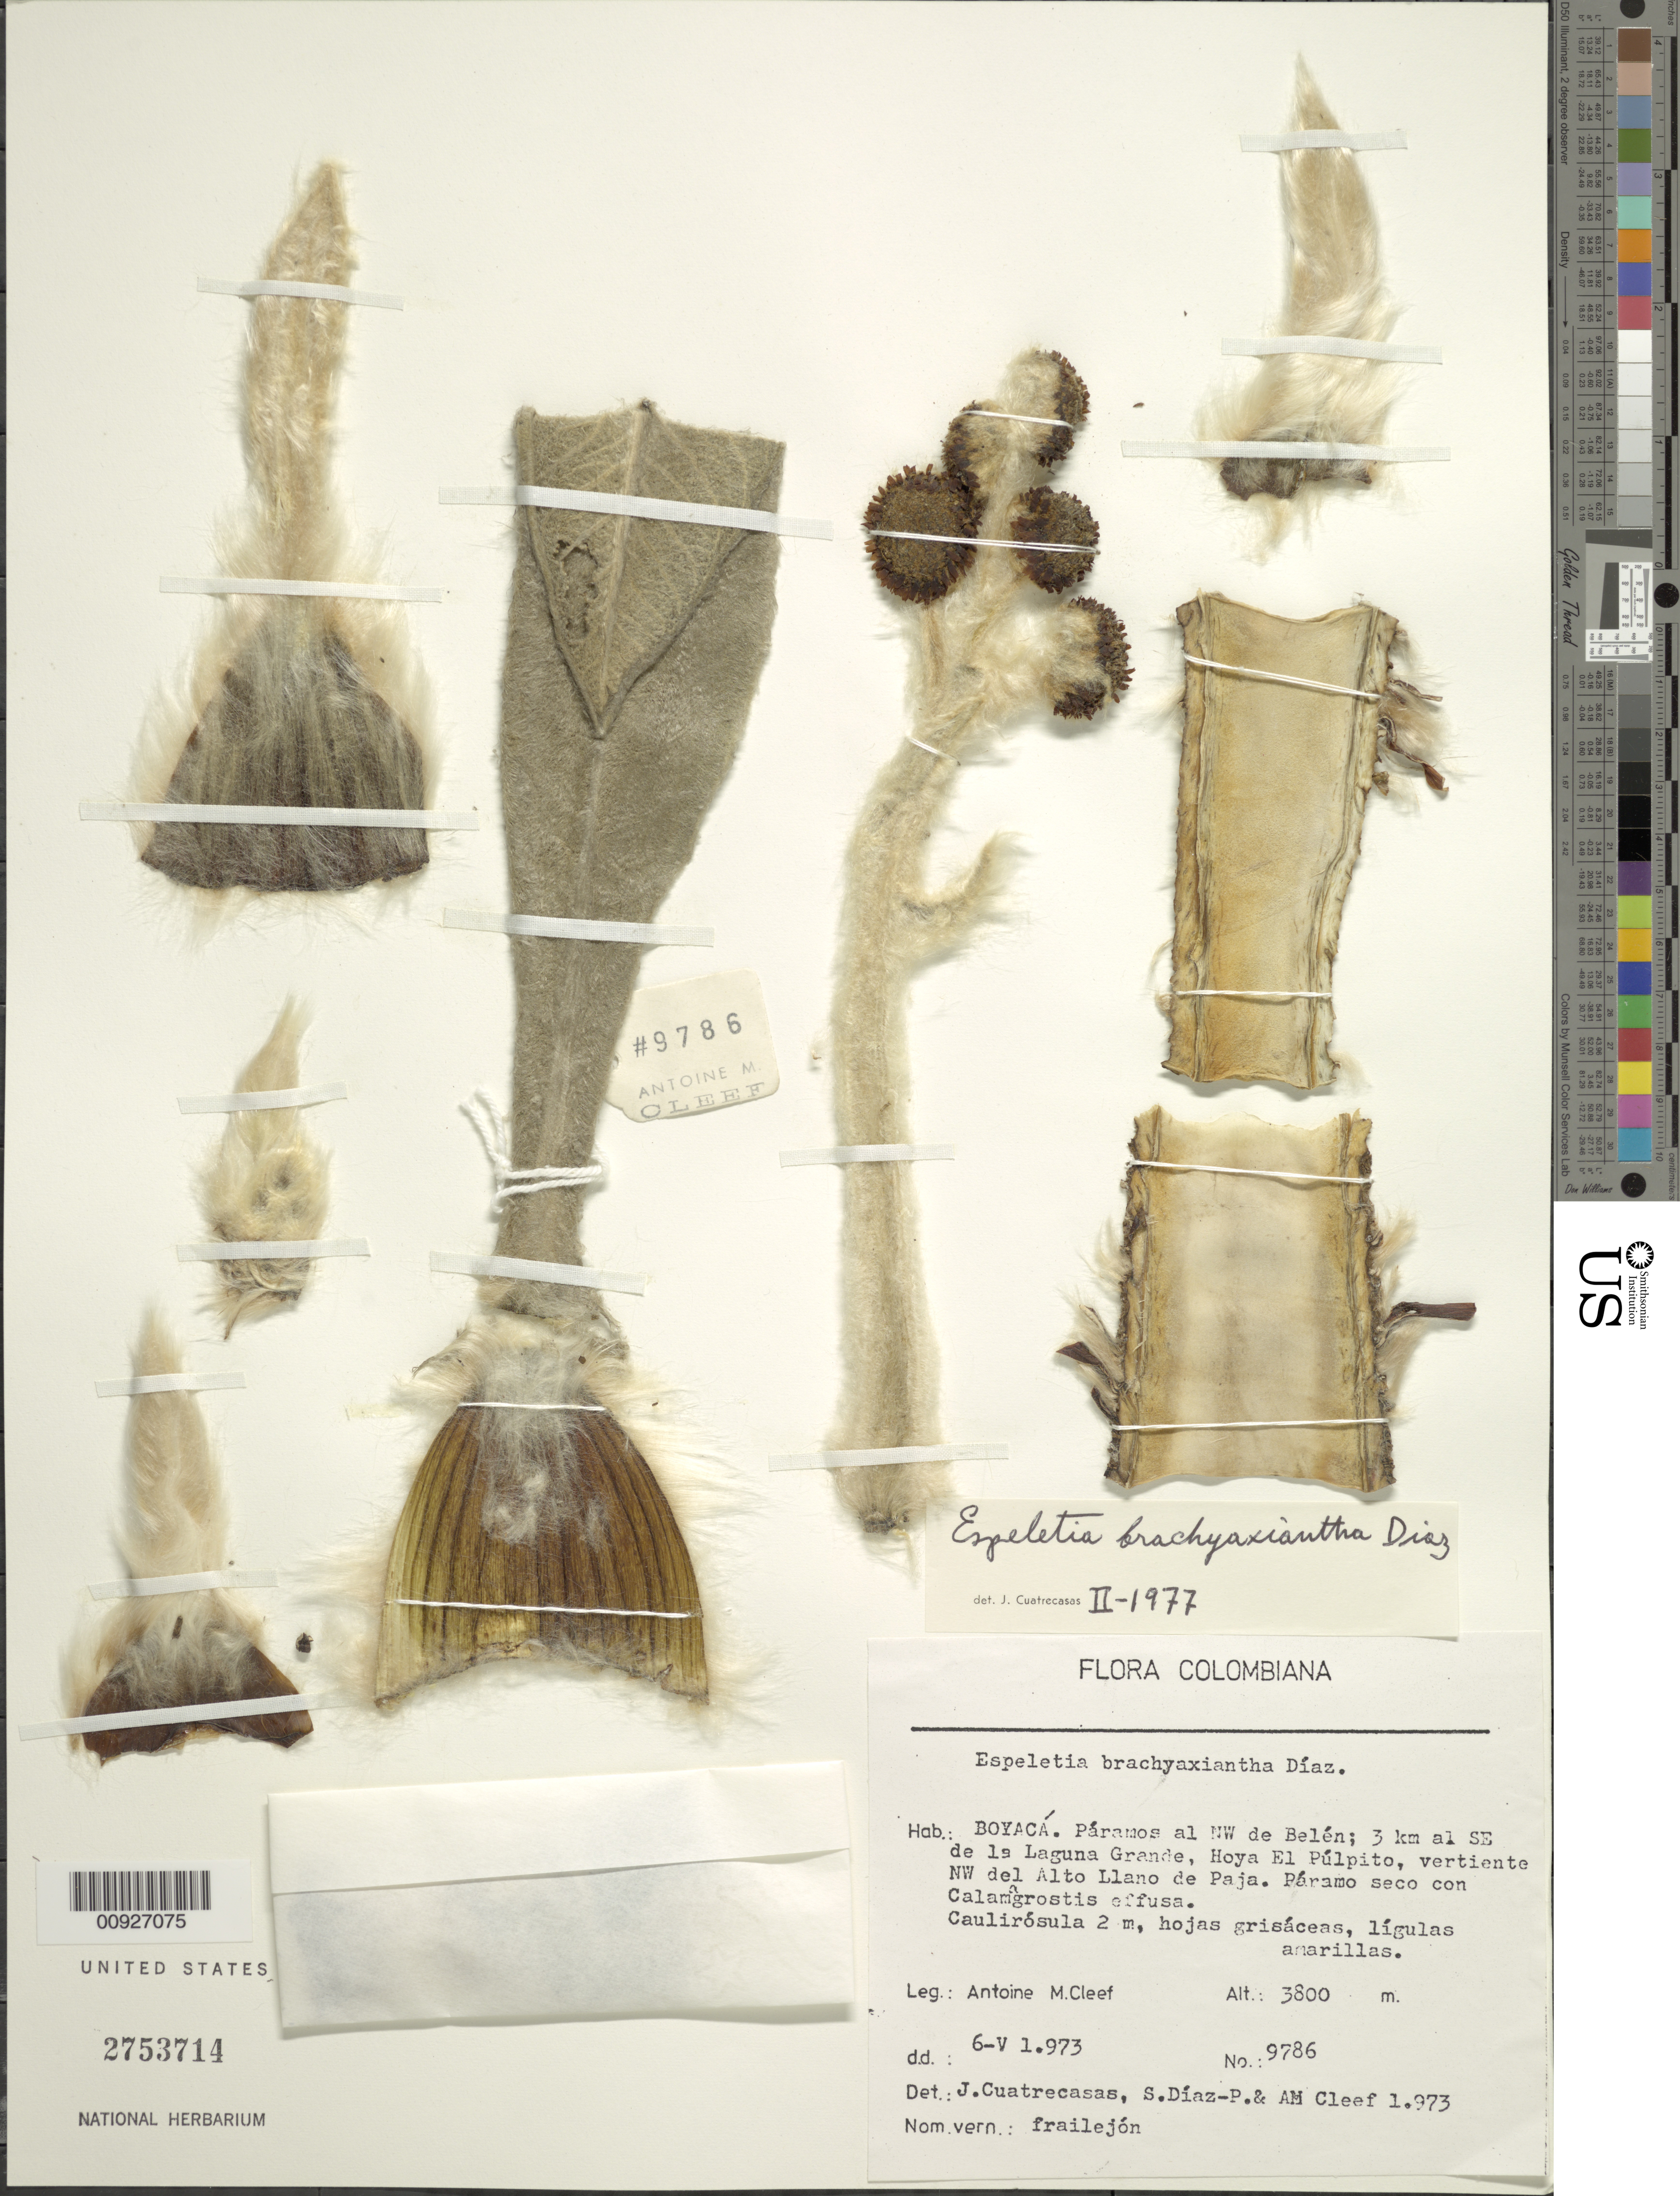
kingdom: Plantae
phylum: Tracheophyta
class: Magnoliopsida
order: Asterales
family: Asteraceae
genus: Espeletia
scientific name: Espeletia brachyaxiantha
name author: S. Díaz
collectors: A. M. Cleef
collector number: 9786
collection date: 1973-05-06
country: Colombia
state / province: Boyacá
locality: Páramos al NW de Belén, 3 km al SE de la Laguna Grande, Hoya El Pulpito. Vertiente Nw del Alto Llano de Pja.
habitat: Páramo seco con Calamagostris effusa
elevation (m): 3800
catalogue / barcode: US 2753714